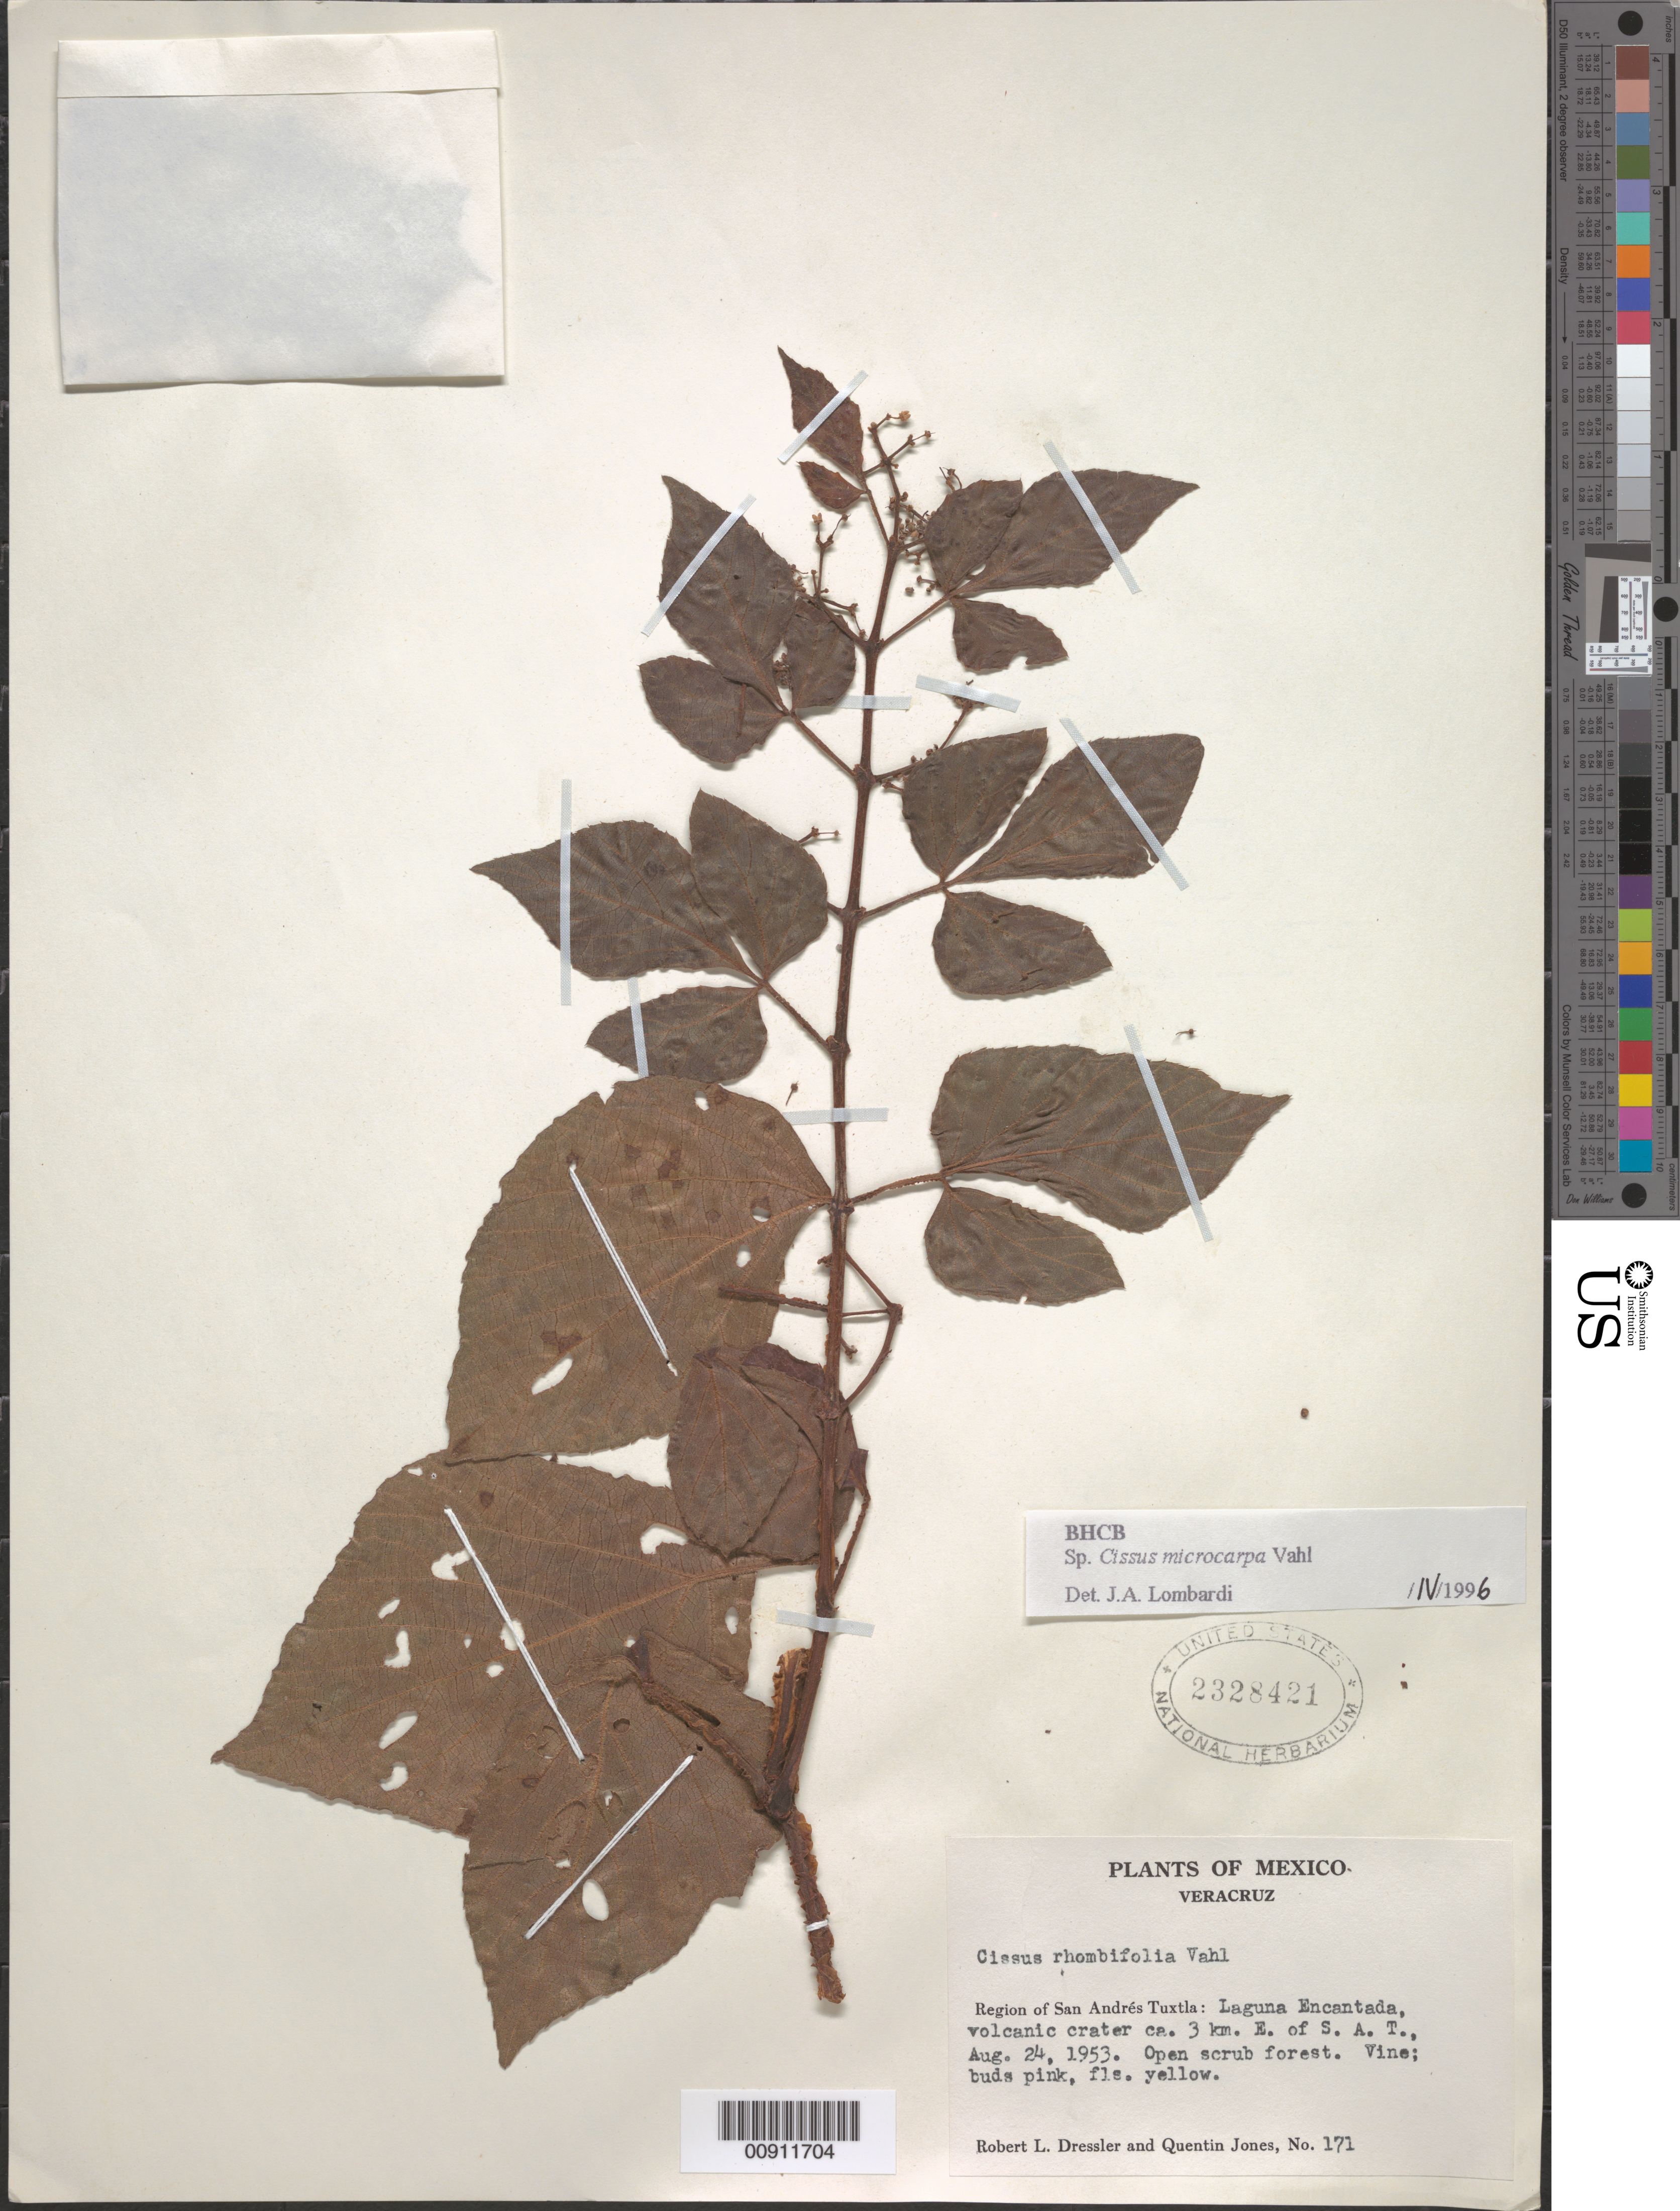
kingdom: Plantae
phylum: Tracheophyta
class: Magnoliopsida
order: Vitales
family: Vitaceae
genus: Cissus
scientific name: Cissus microcarpa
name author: Vahl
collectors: R. Dressler & Q. Jones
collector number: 171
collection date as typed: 24 Aug 1953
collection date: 1953-08-24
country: Mexico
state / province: Veracruz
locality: Veracruz: Region of San Andrés Tuxtla: Laguna Encantada, volcanic crater ca. 3 km. E of S.A.T.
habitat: Open scrub forest.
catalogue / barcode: US 2328421